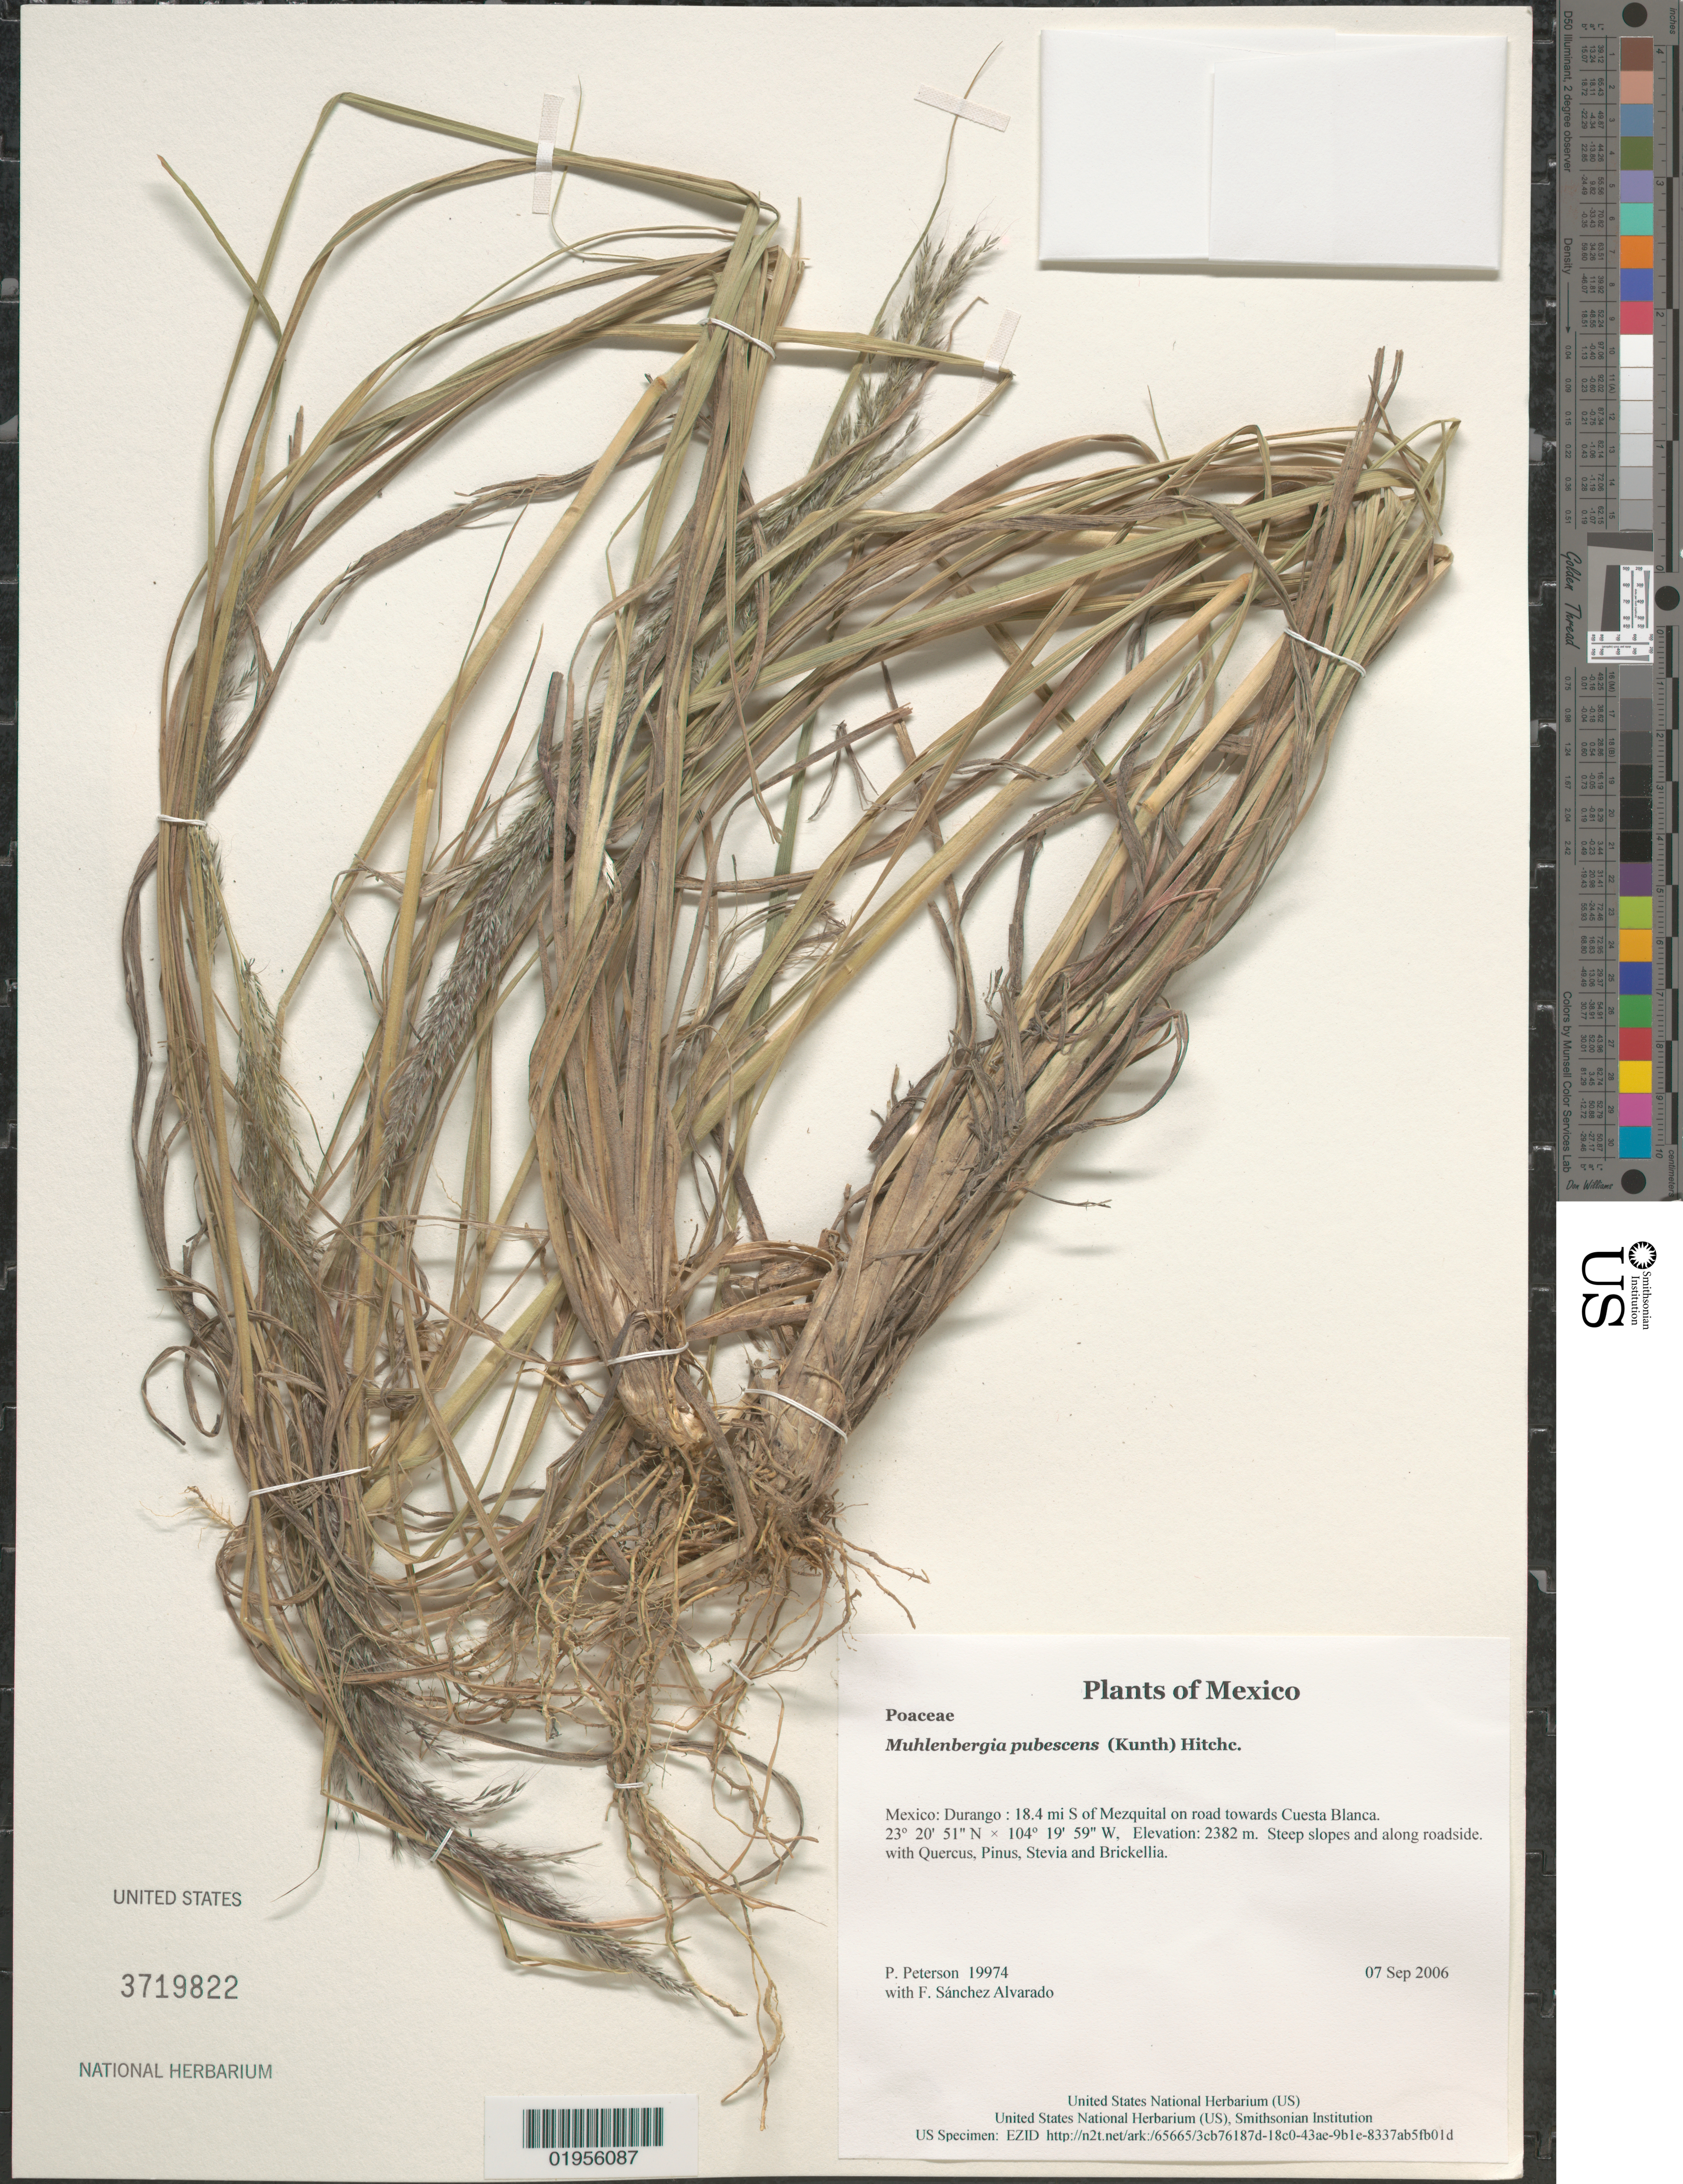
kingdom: Plantae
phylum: Tracheophyta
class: Liliopsida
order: Poales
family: Poaceae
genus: Muhlenbergia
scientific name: Muhlenbergia pubescens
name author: (Kunth) Hitchc.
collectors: P. M. Peterson & F. Sánchez Alvarado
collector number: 19974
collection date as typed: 07 Sep 2006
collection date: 2006-09-07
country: Mexico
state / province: Durango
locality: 18.4 mi S of Mezquital on road towards Cuesta Blanca.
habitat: Steep slopes and along roadside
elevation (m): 2382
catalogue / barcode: US 3719822